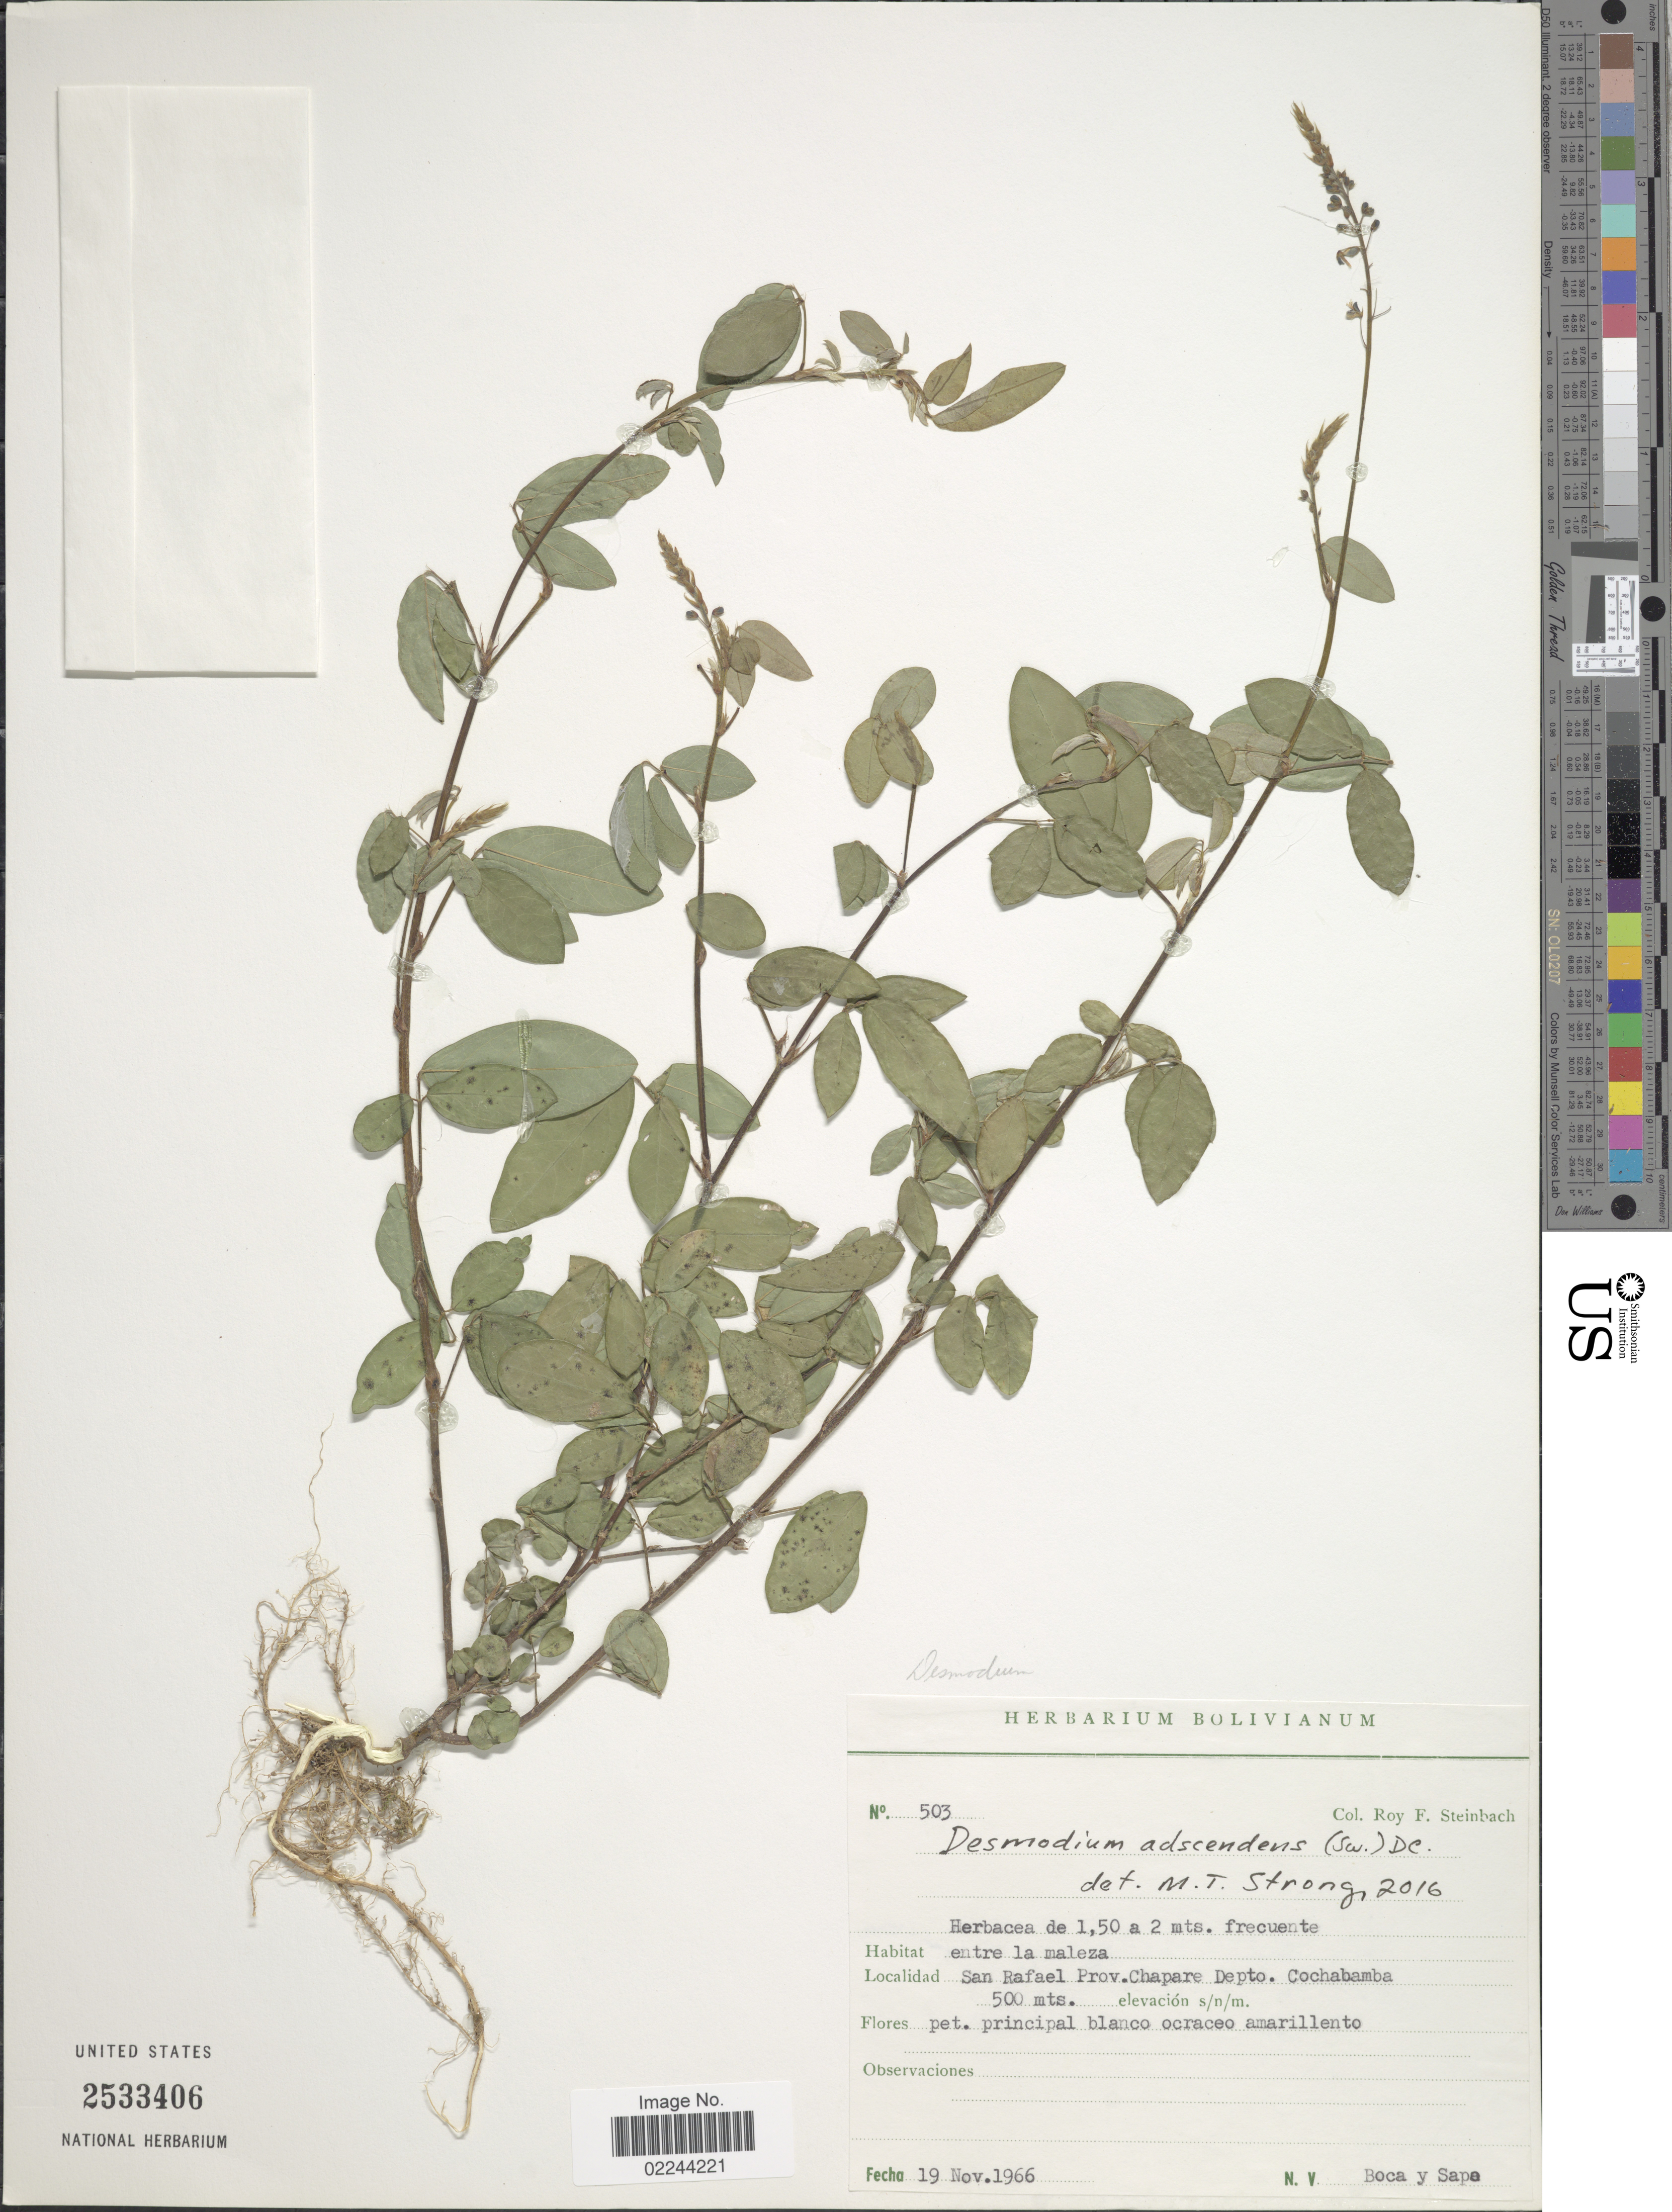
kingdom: Plantae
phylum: Tracheophyta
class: Magnoliopsida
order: Fabales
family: Fabaceae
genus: Grona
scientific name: Grona adscendens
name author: (Sw.) H. Ohashi & K. Ohashi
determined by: Strong, Mark T., (BOT), Smithsonian Institution - National Museum of Natural History (UNITED STATES)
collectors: R. F. Steinbach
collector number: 503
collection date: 1966-11-19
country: Bolivia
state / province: Cochabamba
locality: San Rafael prov. Chapare, Depto. Cochabamba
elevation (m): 500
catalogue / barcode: US 2533406